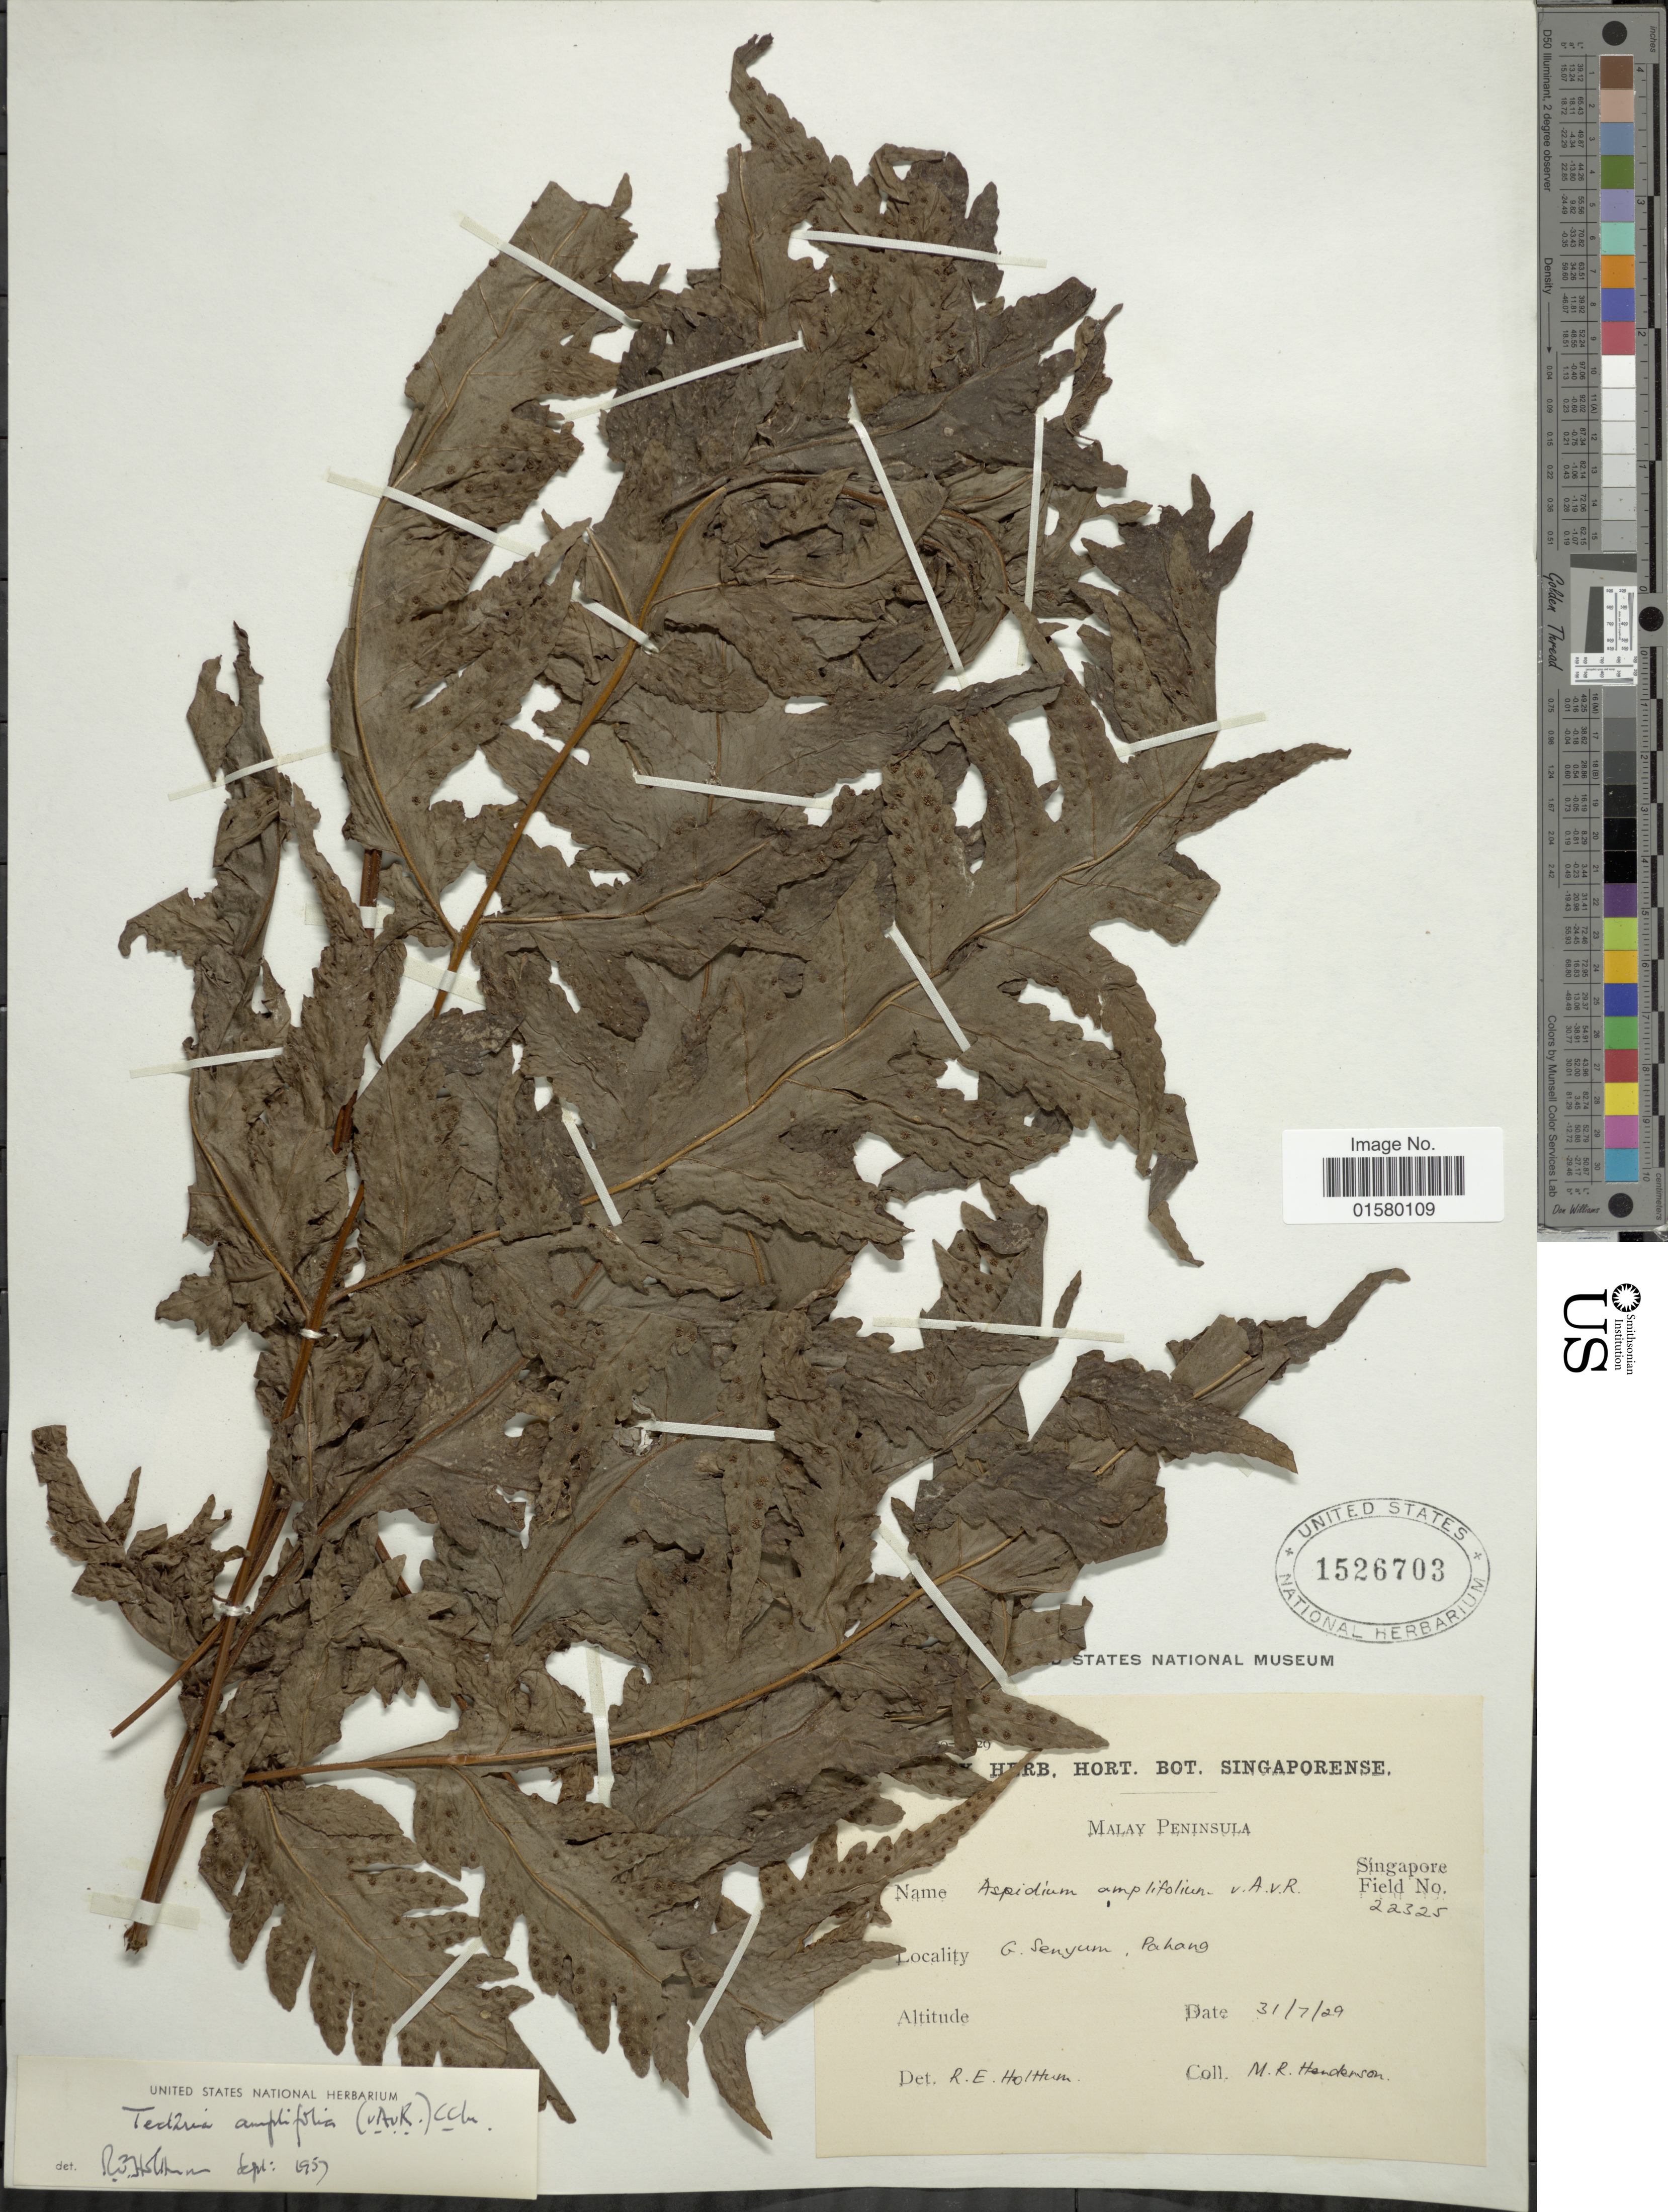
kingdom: Plantae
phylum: Tracheophyta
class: Polypodiopsida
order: Polypodiales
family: Tectariaceae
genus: Tectaria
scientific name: Tectaria amplifolia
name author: (Alderw.) C. Chr.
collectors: M. Henderson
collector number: Singapore Field 22325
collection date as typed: Transcribed d/m/y: 31/7/29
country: Malaysia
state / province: Pahang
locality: Malay Peninsula, G. Senyum, Pahang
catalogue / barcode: US 1526703